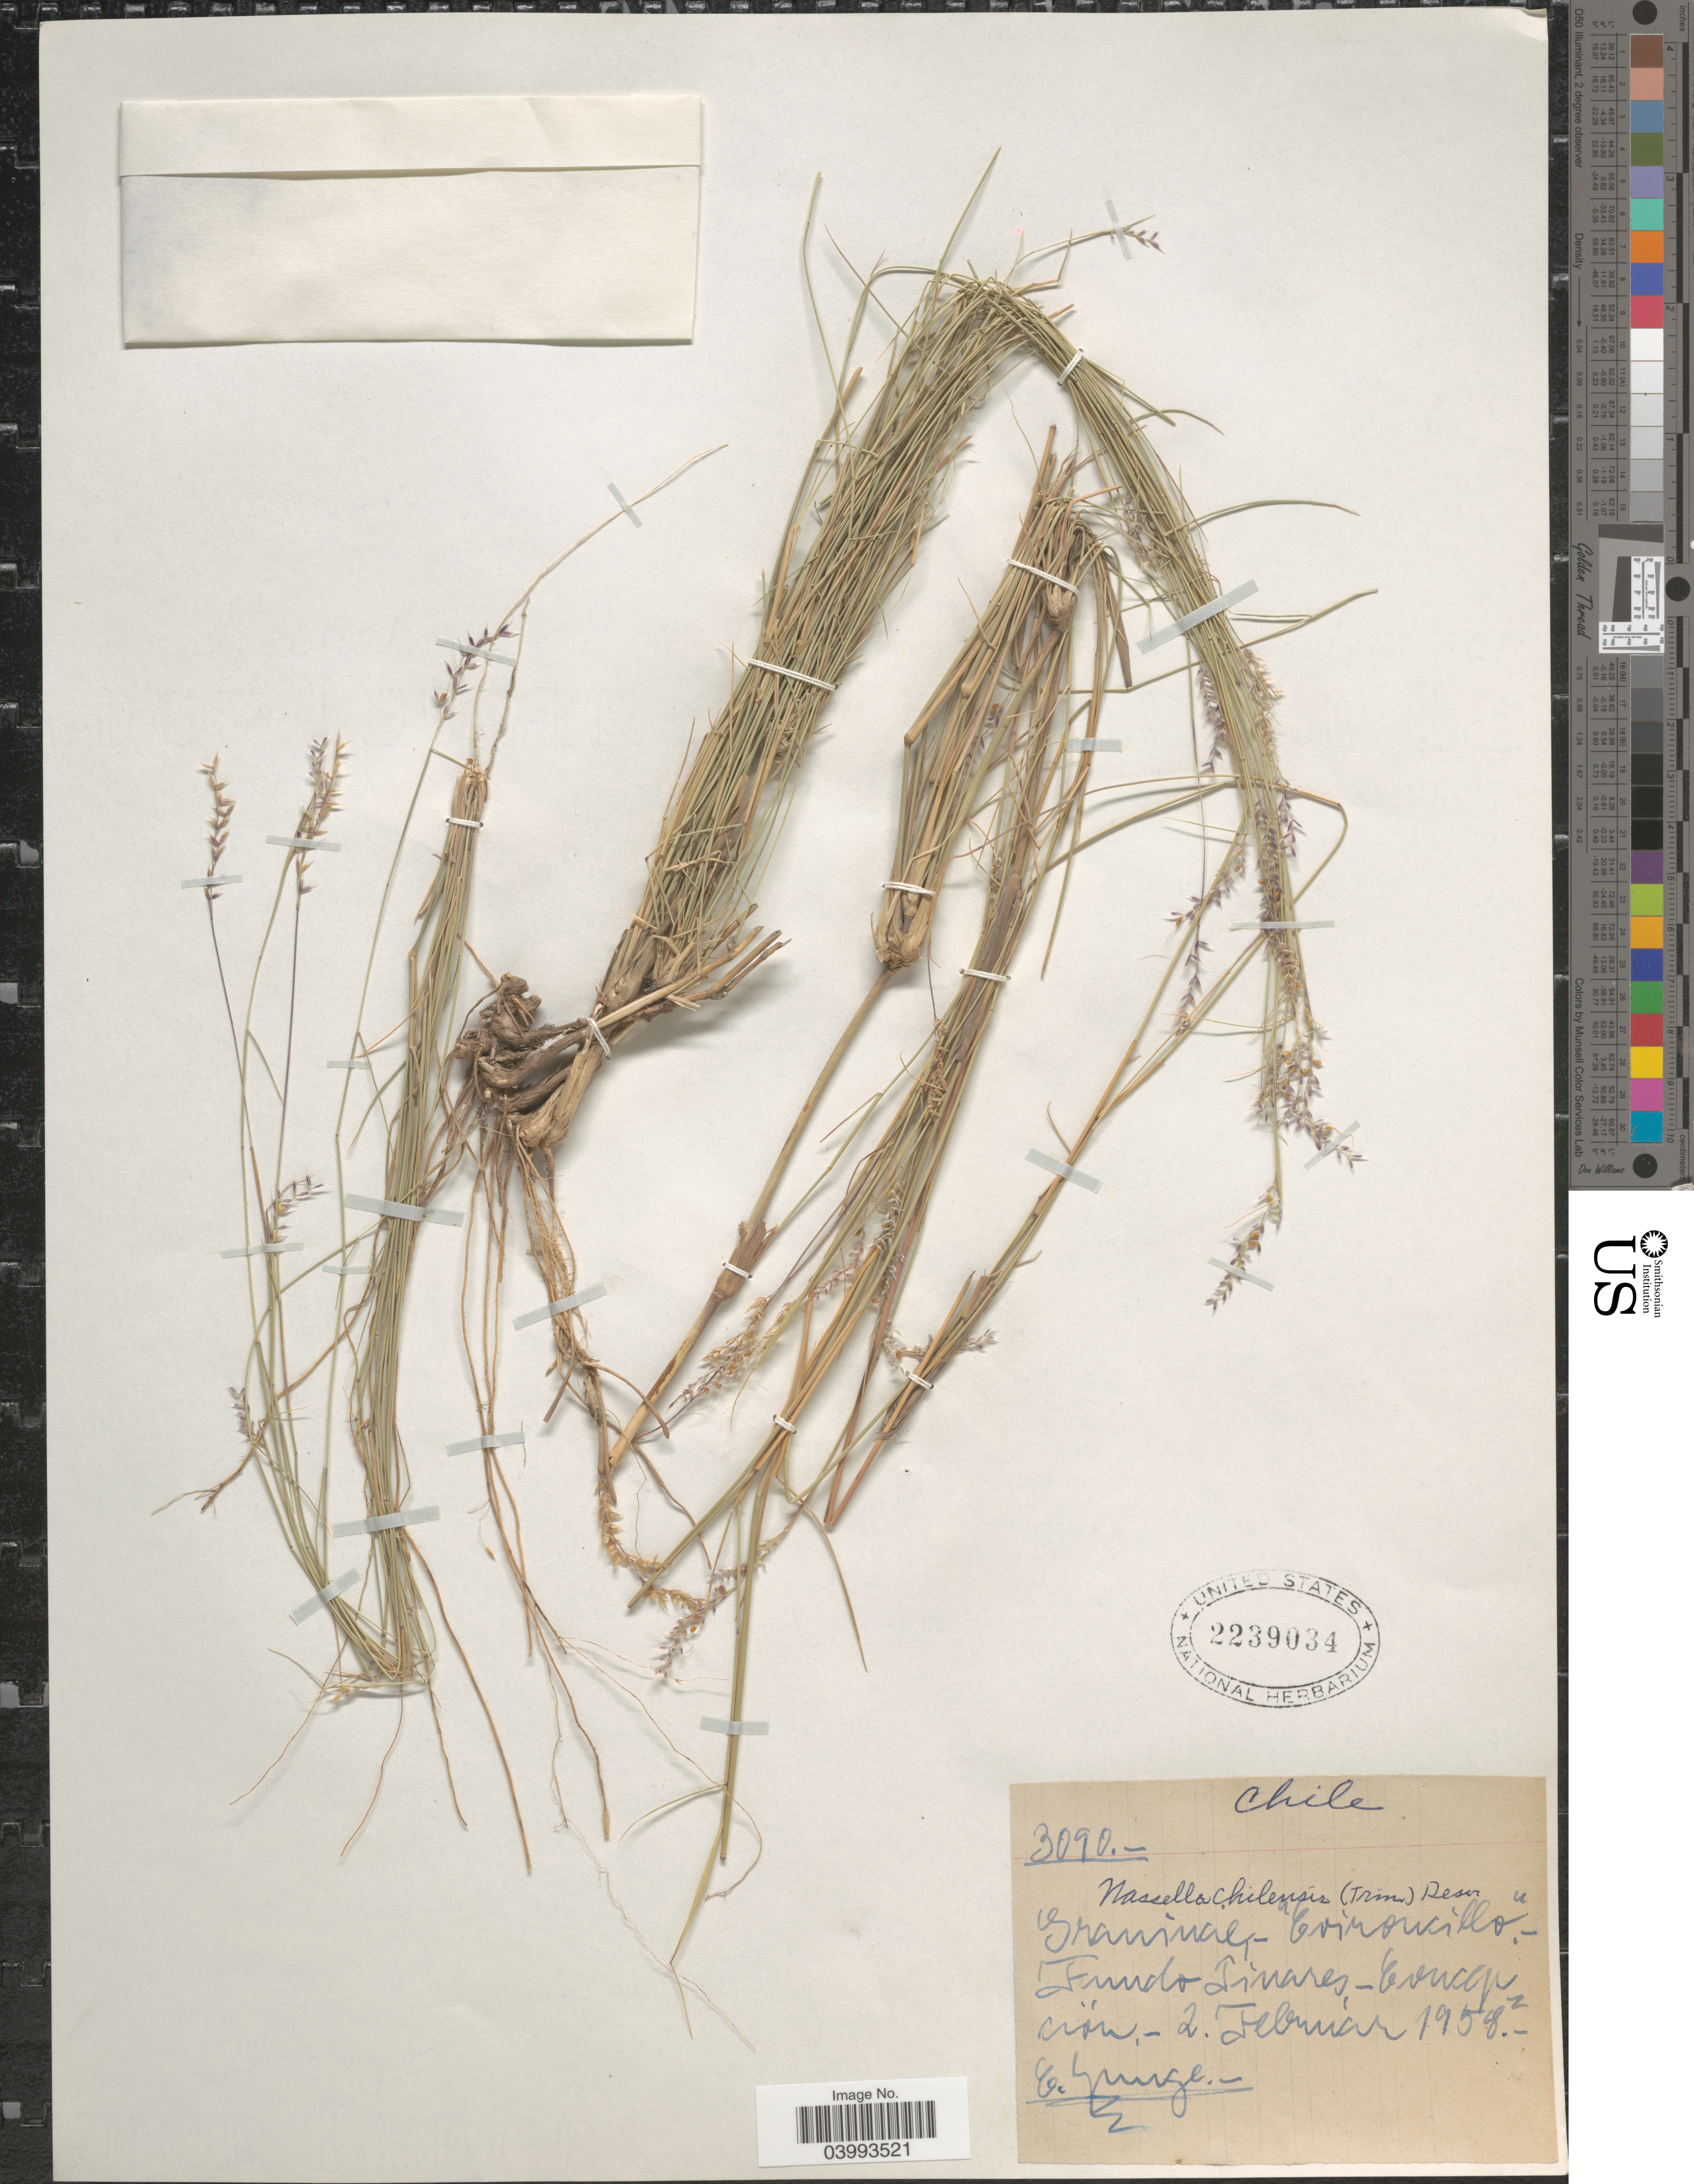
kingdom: Plantae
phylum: Tracheophyta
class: Liliopsida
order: Poales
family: Poaceae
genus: Nassella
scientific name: Nassella chilensis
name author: (Trin.) É. Desv.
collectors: E. Junge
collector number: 3090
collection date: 1958-02-02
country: Chile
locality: Fundo Linares-Concepción.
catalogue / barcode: US 2239034